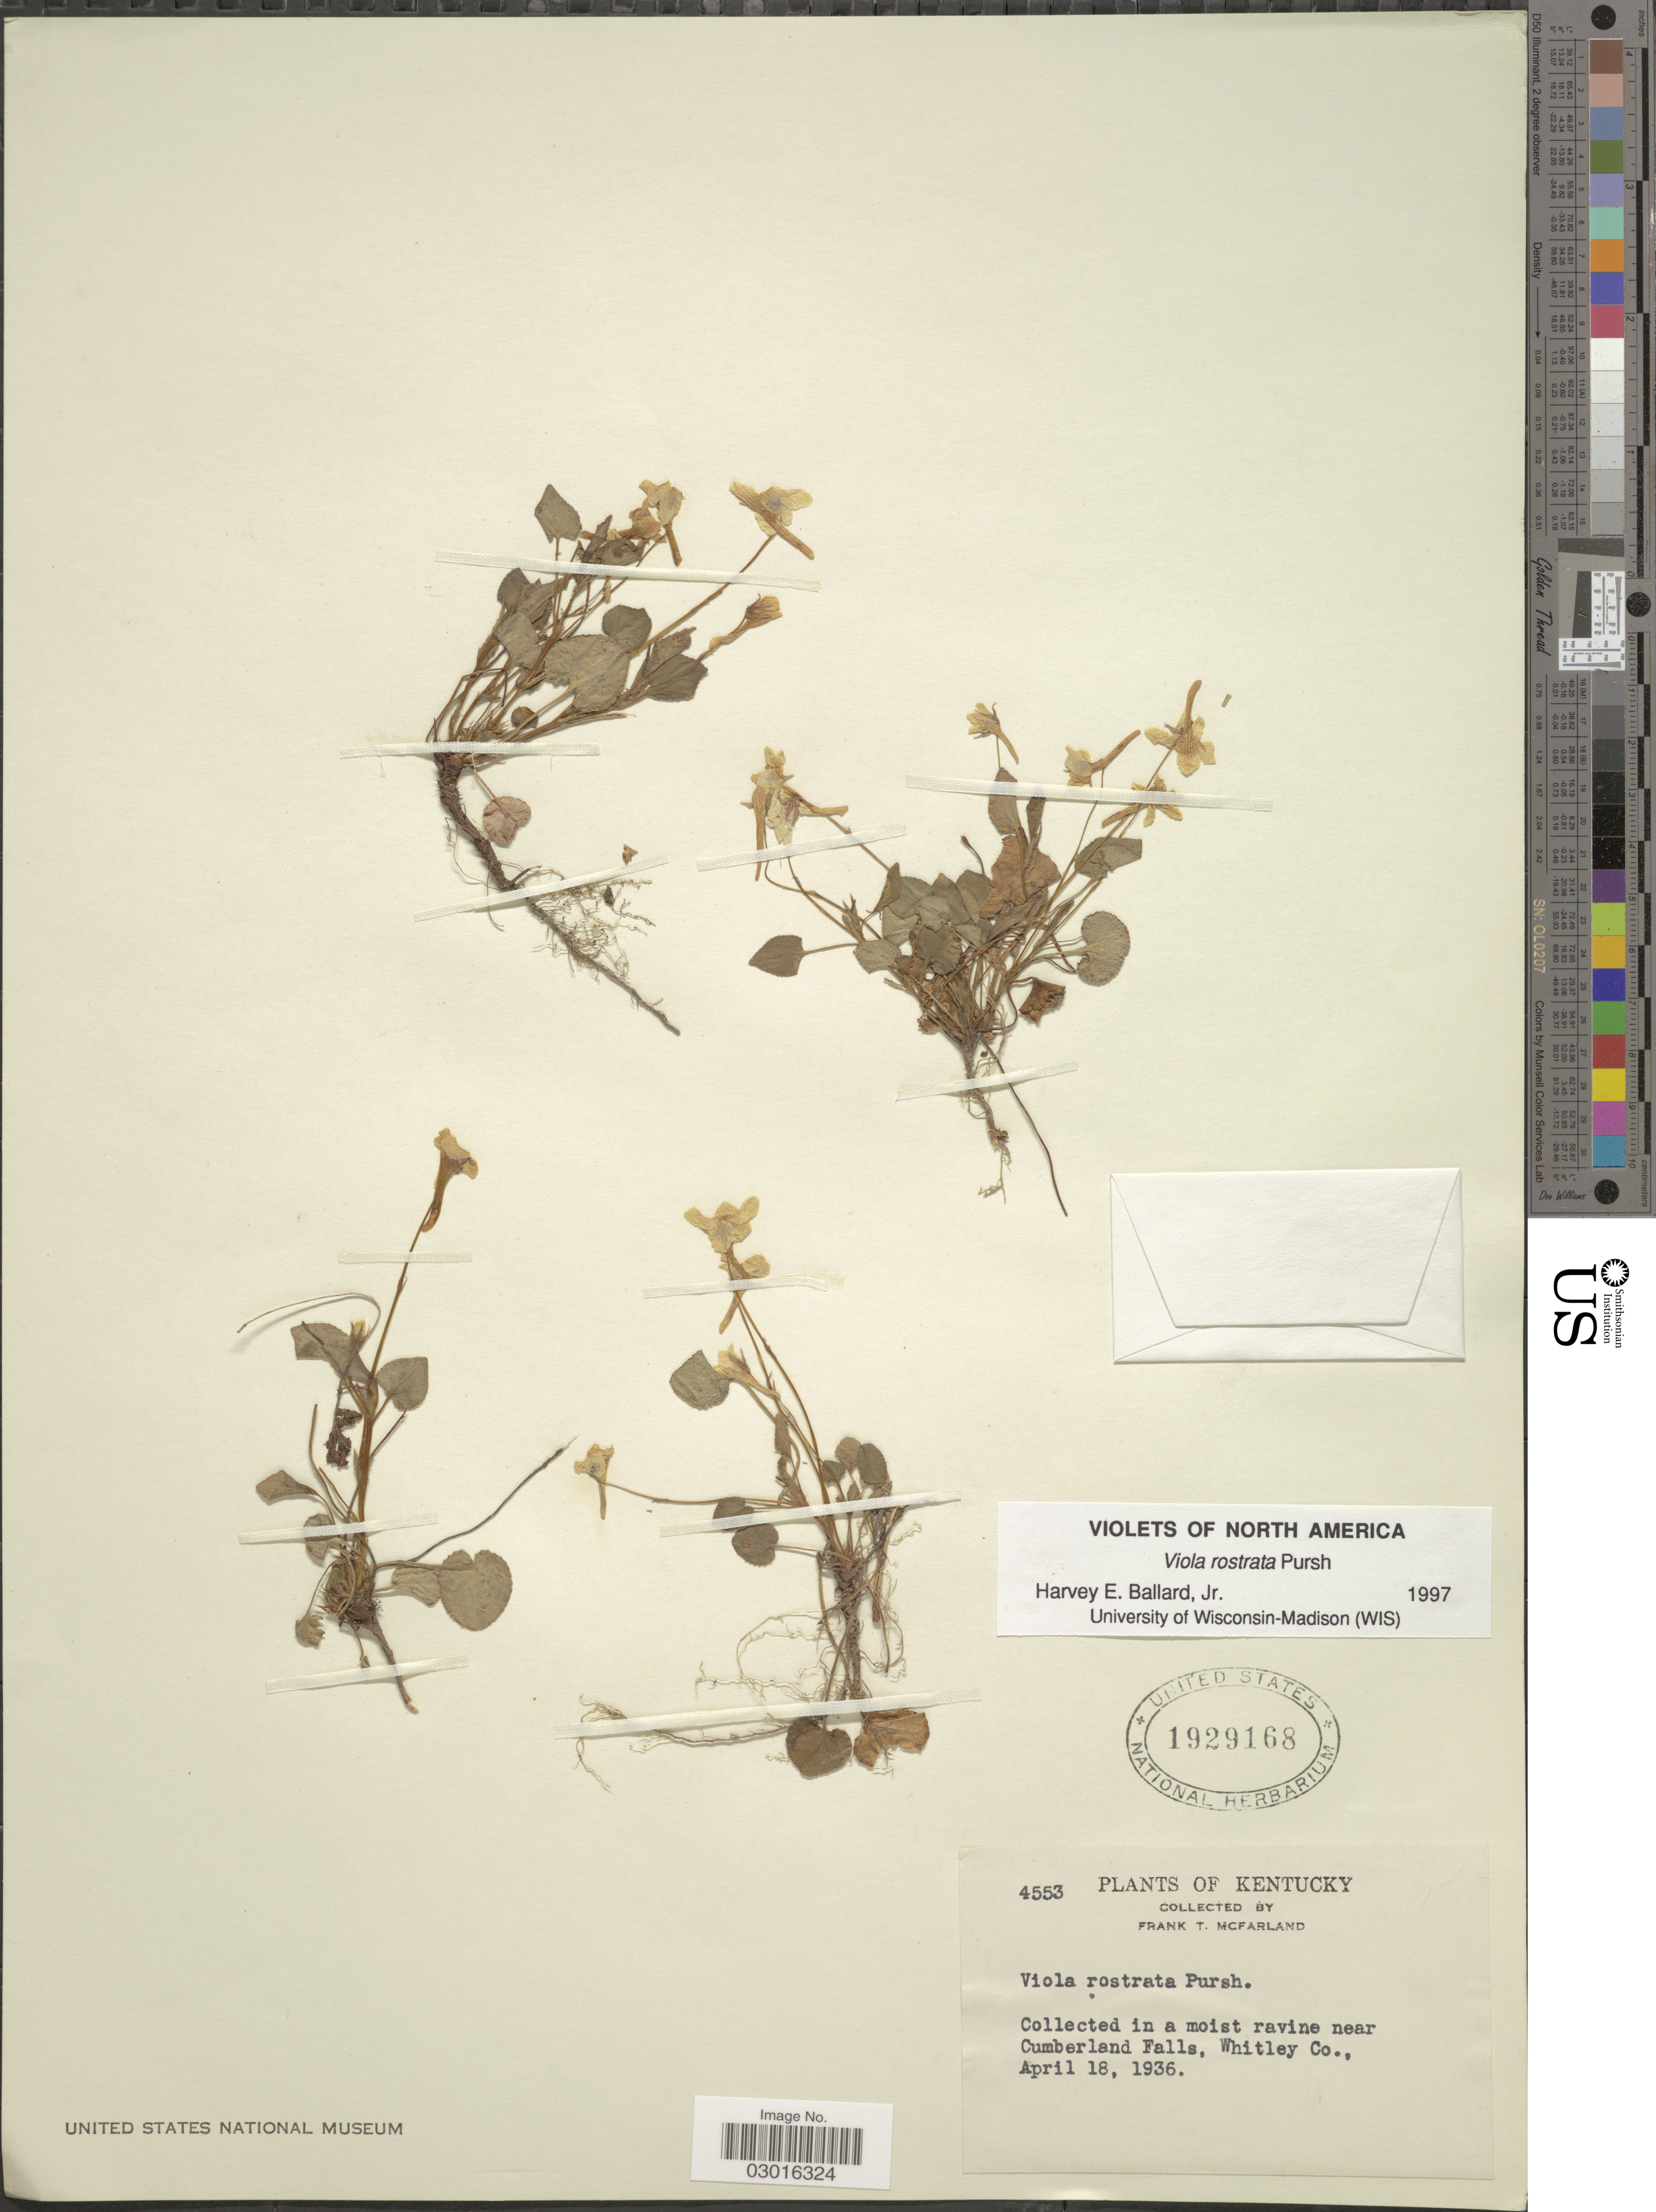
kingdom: Plantae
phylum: Tracheophyta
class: Magnoliopsida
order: Malpighiales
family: Violaceae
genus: Viola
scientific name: Viola rostrata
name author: Pursh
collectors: F. McFarland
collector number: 4553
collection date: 1936-04-18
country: United States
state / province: Kentucky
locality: In a moist ravine near Cumberland Falls, Whitley Co.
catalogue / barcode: US 1929168